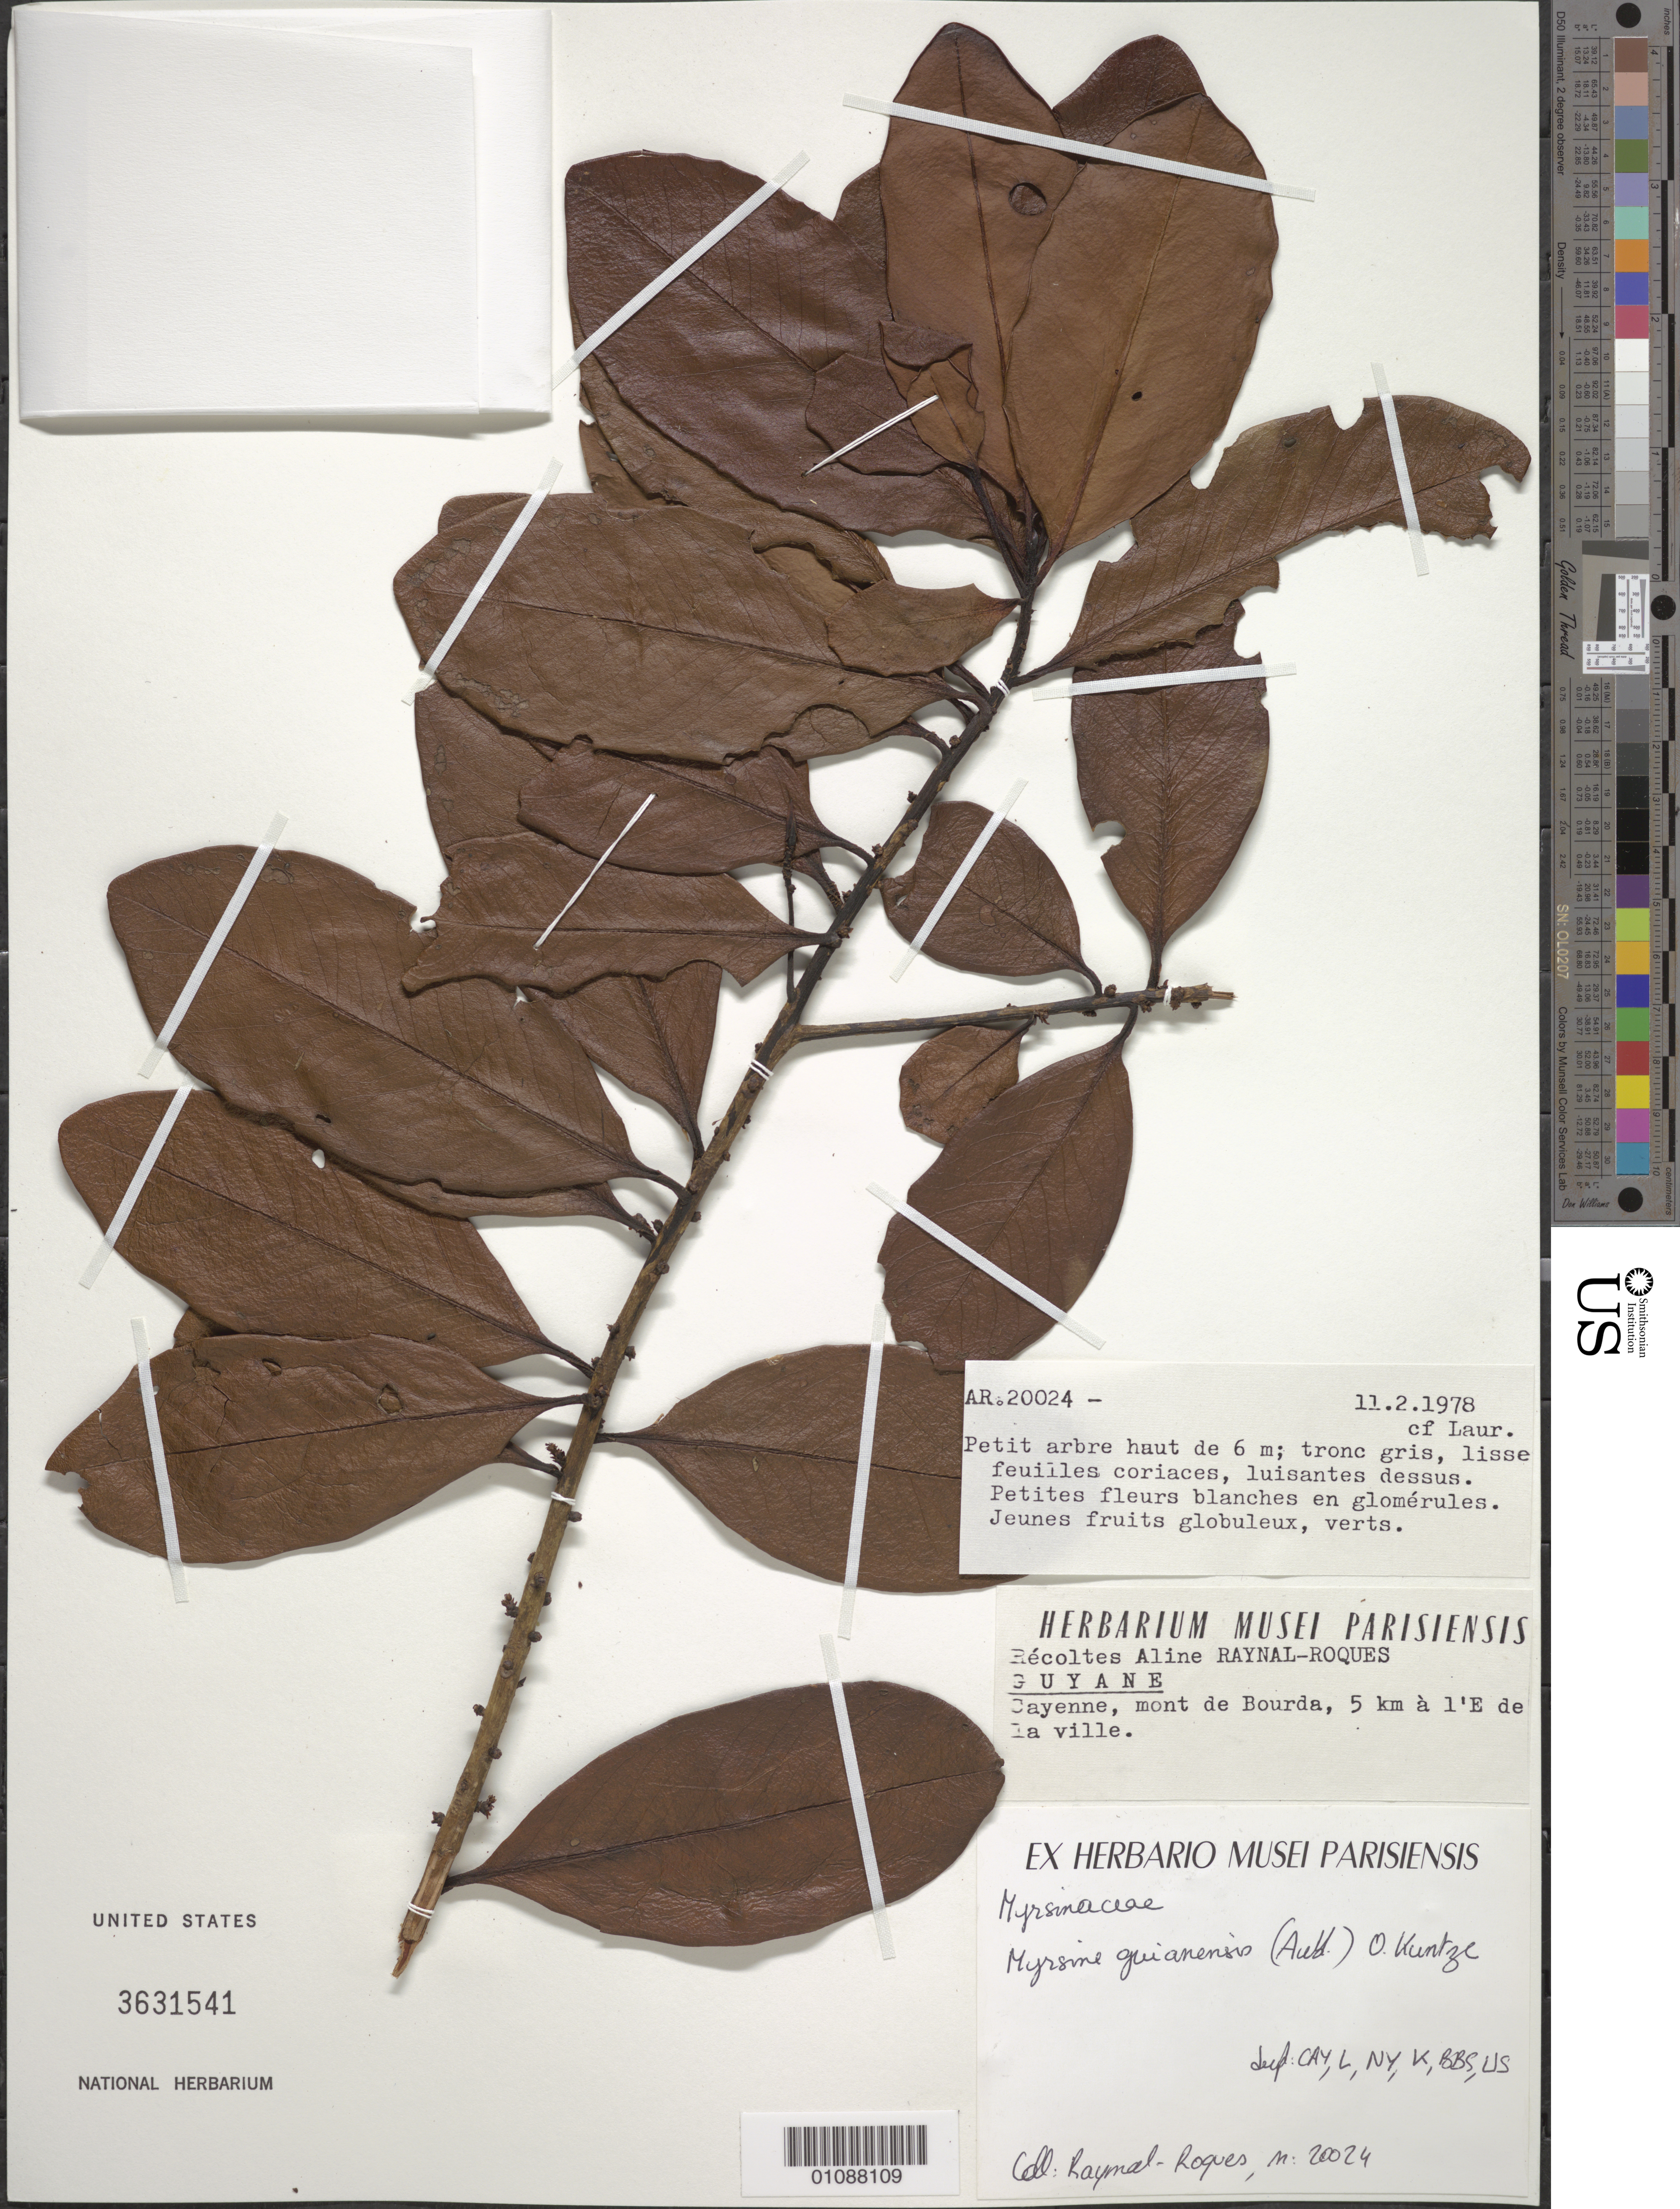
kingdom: Plantae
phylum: Tracheophyta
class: Magnoliopsida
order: Ericales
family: Primulaceae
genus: Myrsine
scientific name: Myrsine guianensis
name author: (Aubl.) Kuntze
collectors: A. M. Raynal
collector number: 20024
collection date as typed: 11-Feb-78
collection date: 1978-02-11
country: French Guiana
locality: Cayenne, mont de Bourda, 5 km a l'E de la ville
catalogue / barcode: US 3631541